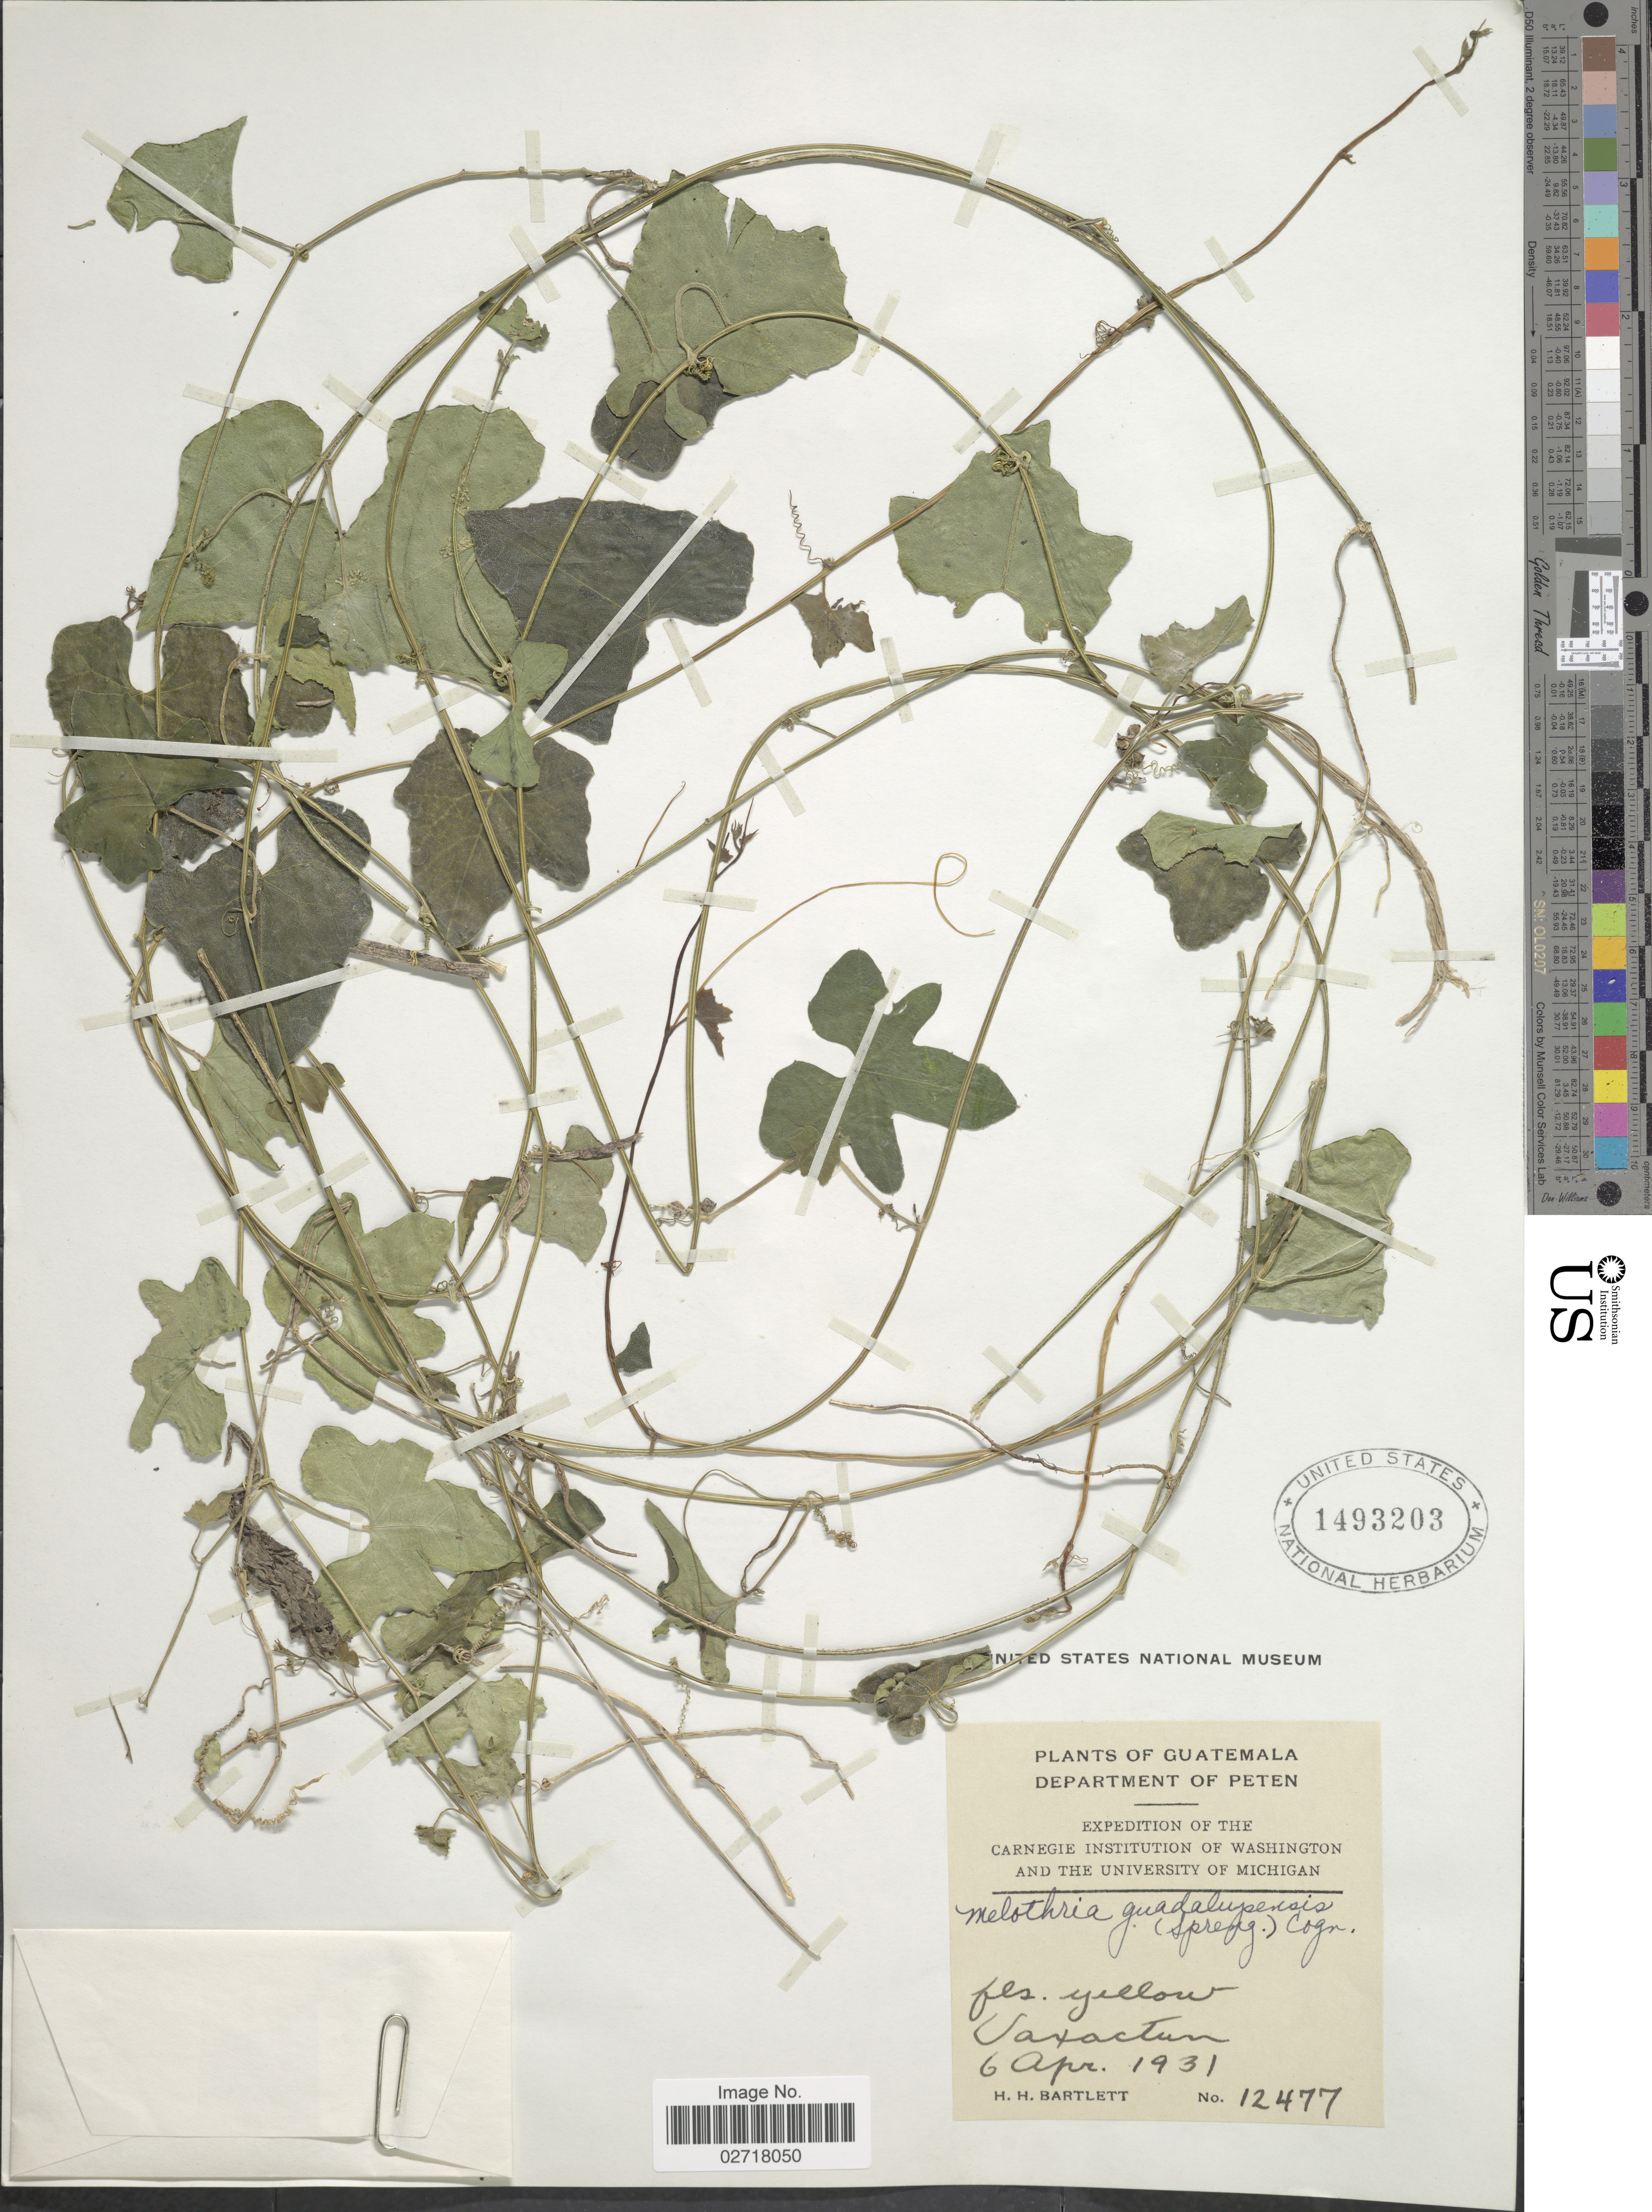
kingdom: Plantae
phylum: Tracheophyta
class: Magnoliopsida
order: Cucurbitales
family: Cucurbitaceae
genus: Melothria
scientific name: Melothria pendula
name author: L.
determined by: U.S. National Herbarium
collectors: H. H. Bartlett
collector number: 12477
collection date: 1931-04-06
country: Guatemala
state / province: El Petén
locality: Uaxactun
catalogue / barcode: US 1493203